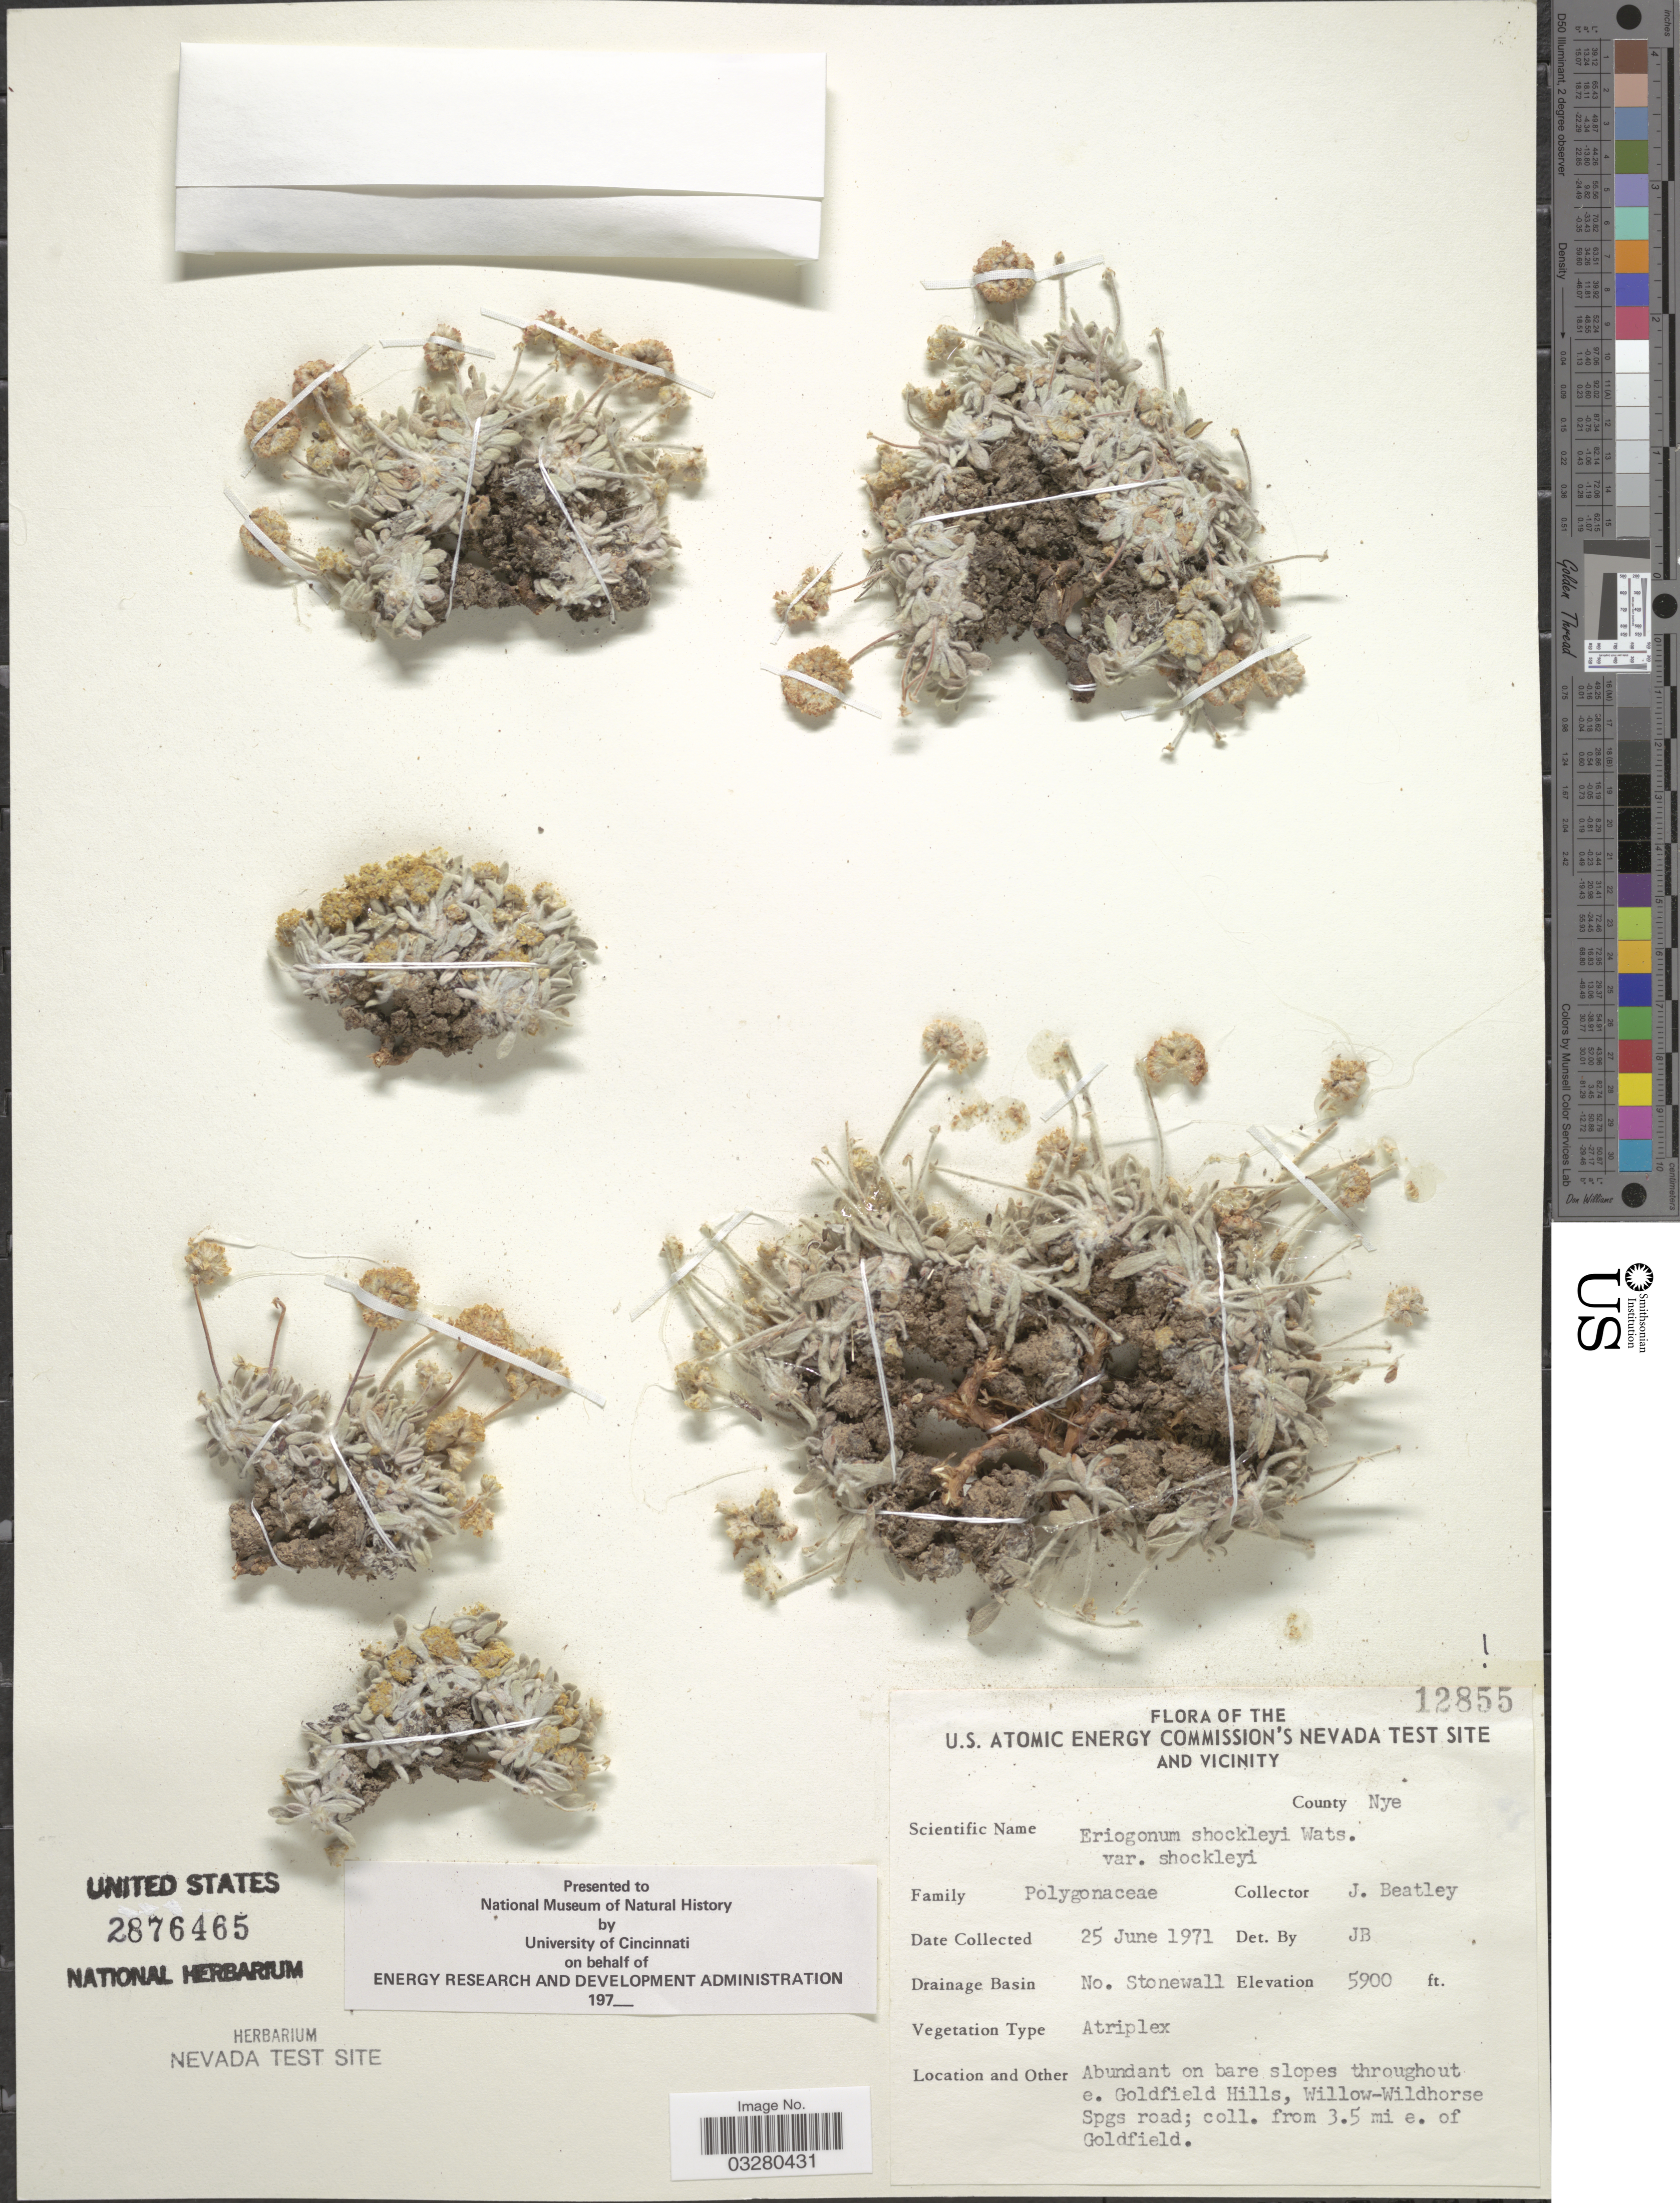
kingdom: Plantae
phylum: Tracheophyta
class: Magnoliopsida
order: Caryophyllales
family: Polygonaceae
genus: Eriogonum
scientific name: Eriogonum shockleyi var. shockleyi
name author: S. Watson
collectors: J. C. Beatley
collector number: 12855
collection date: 1971-06-25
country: United States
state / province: Nevada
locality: U.S. Atomic Energy Commission's Nevada Test Site and Vicinity. County Nye. Drainage Basin No. Stonewall. Abundant on bare slopes throughout e. Goldfield Hills, Willow-Wildhorse Spgs road; coll. from 3.5 mi e. of Goldfield.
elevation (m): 1798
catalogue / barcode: US 2876465